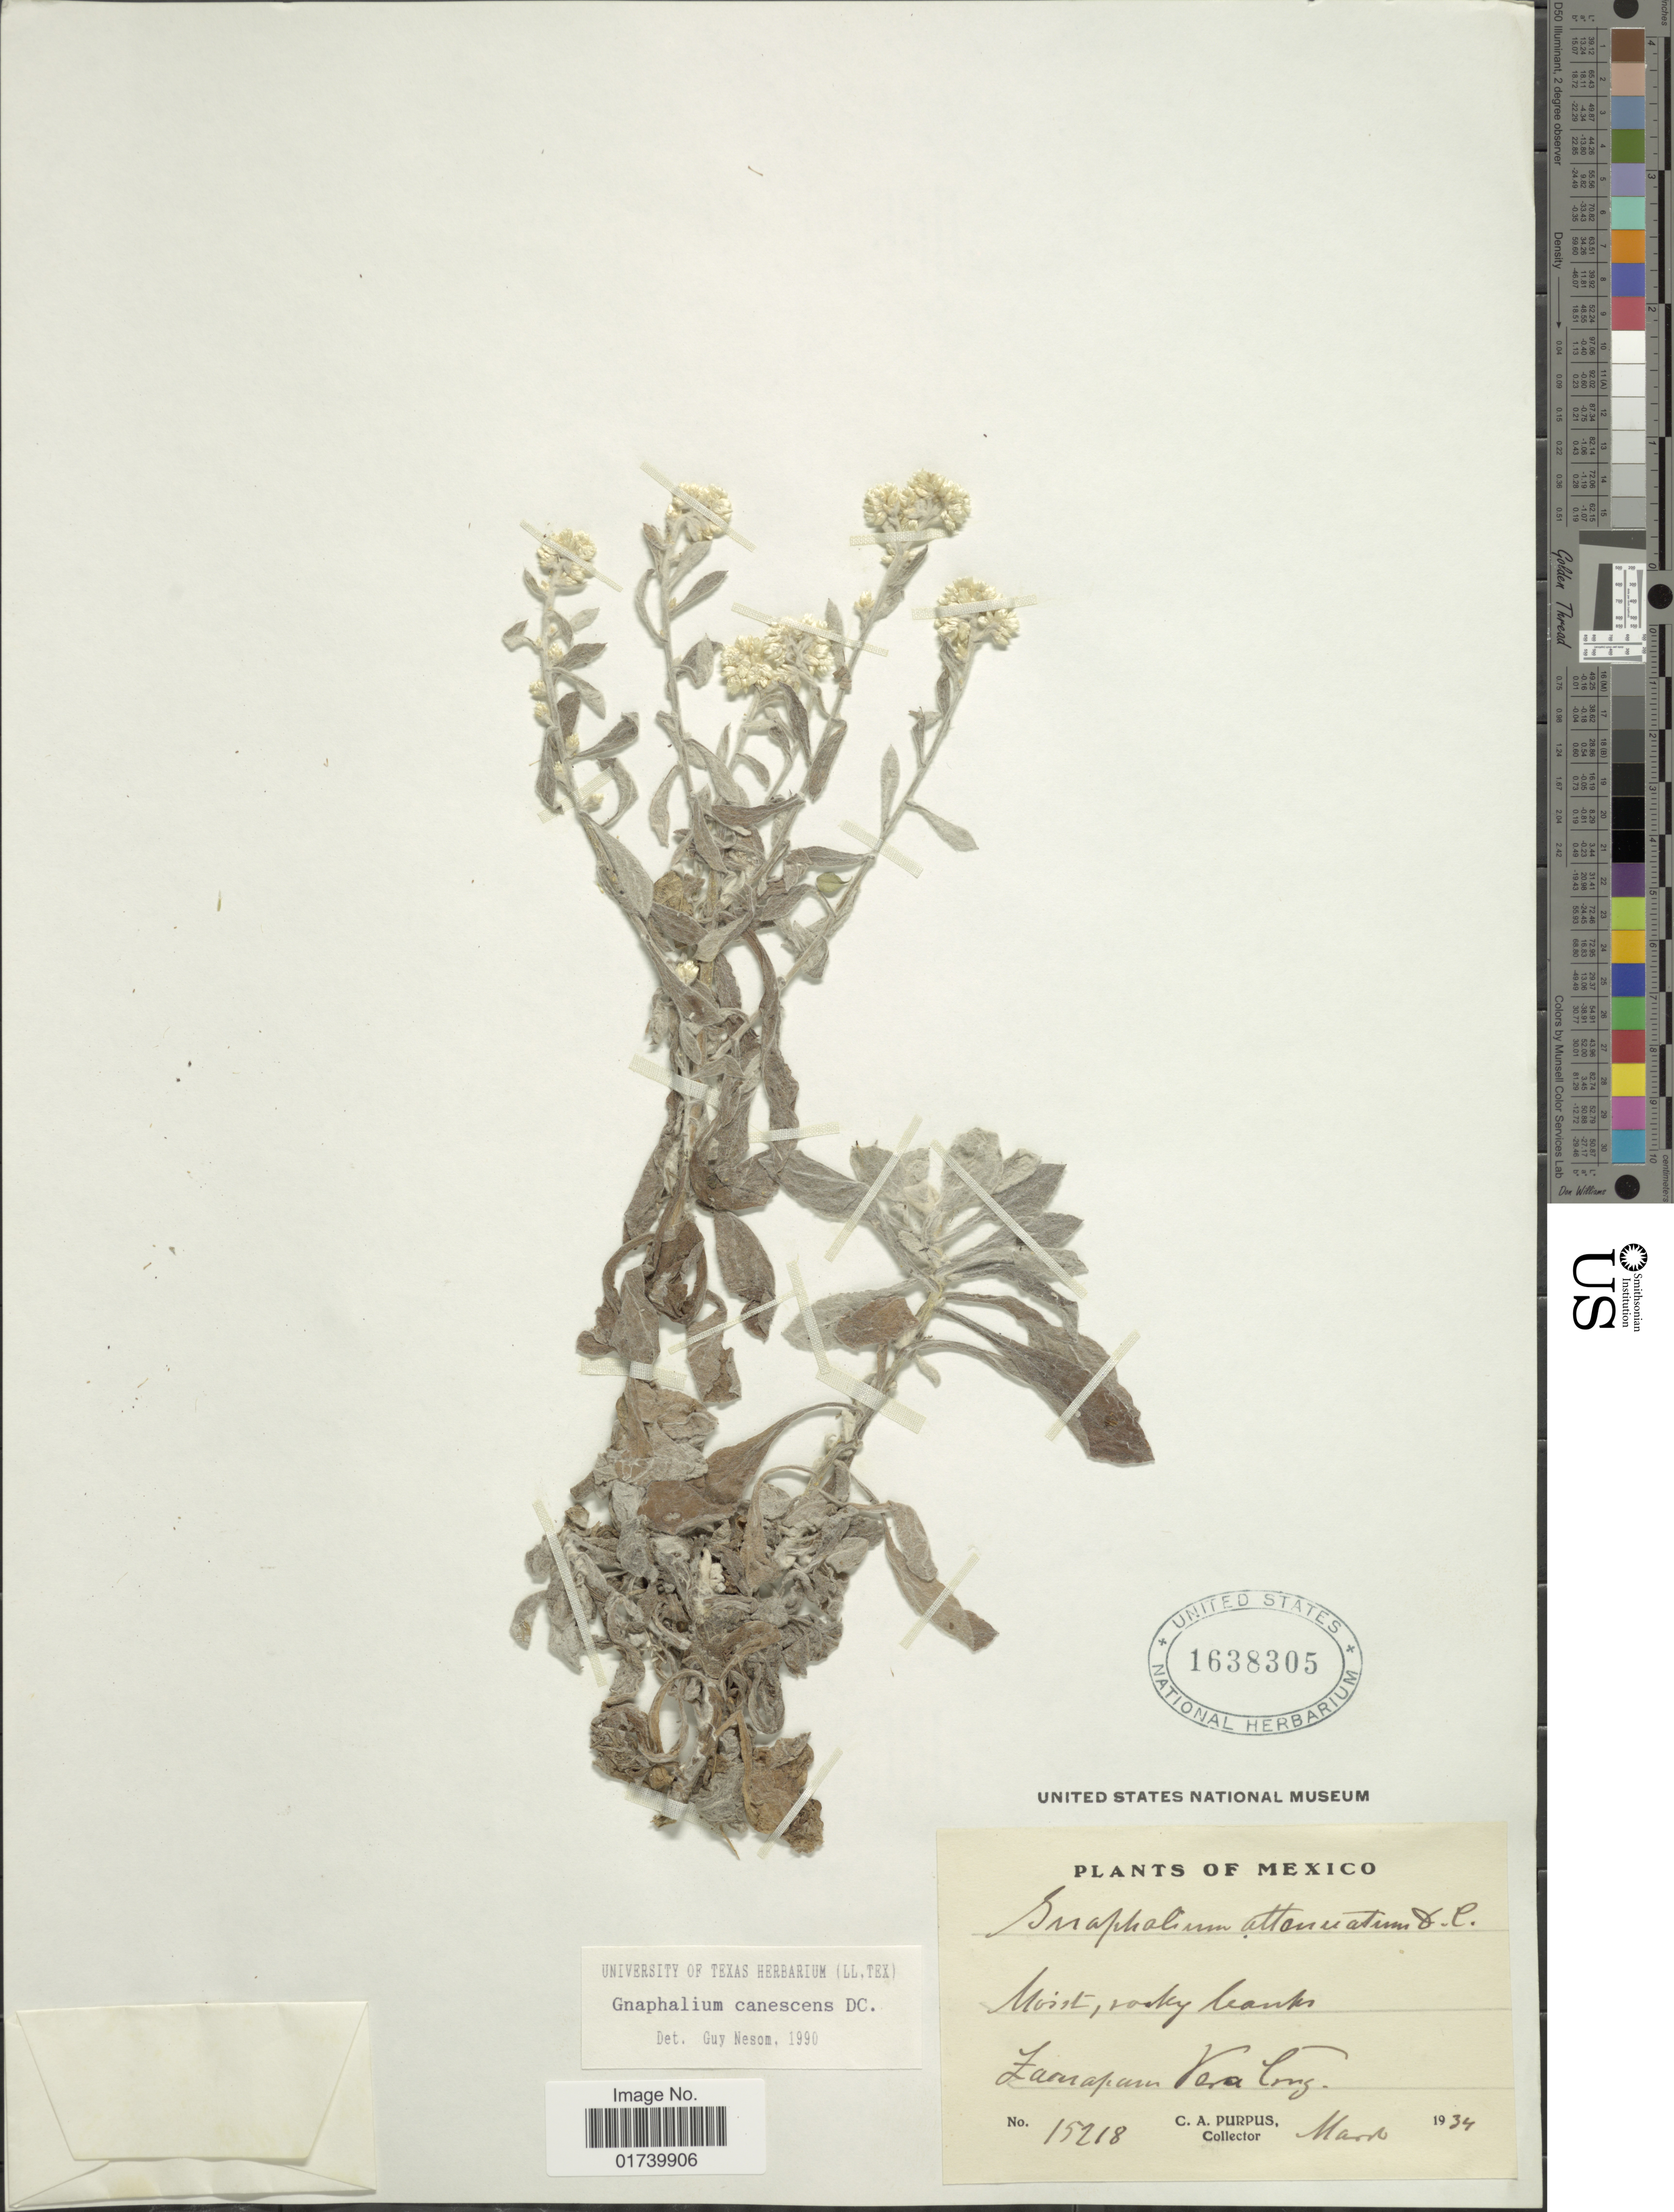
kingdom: Plantae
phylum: Tracheophyta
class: Magnoliopsida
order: Asterales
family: Asteraceae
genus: Pseudognaphalium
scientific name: Pseudognaphalium canescens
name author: (DC.) Anderb.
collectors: C. A. Purpus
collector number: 15218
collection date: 1934-03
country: Mexico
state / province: Veracruz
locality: Moist rocky banks, Zamapuan Vera Cruz.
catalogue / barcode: US 1638305